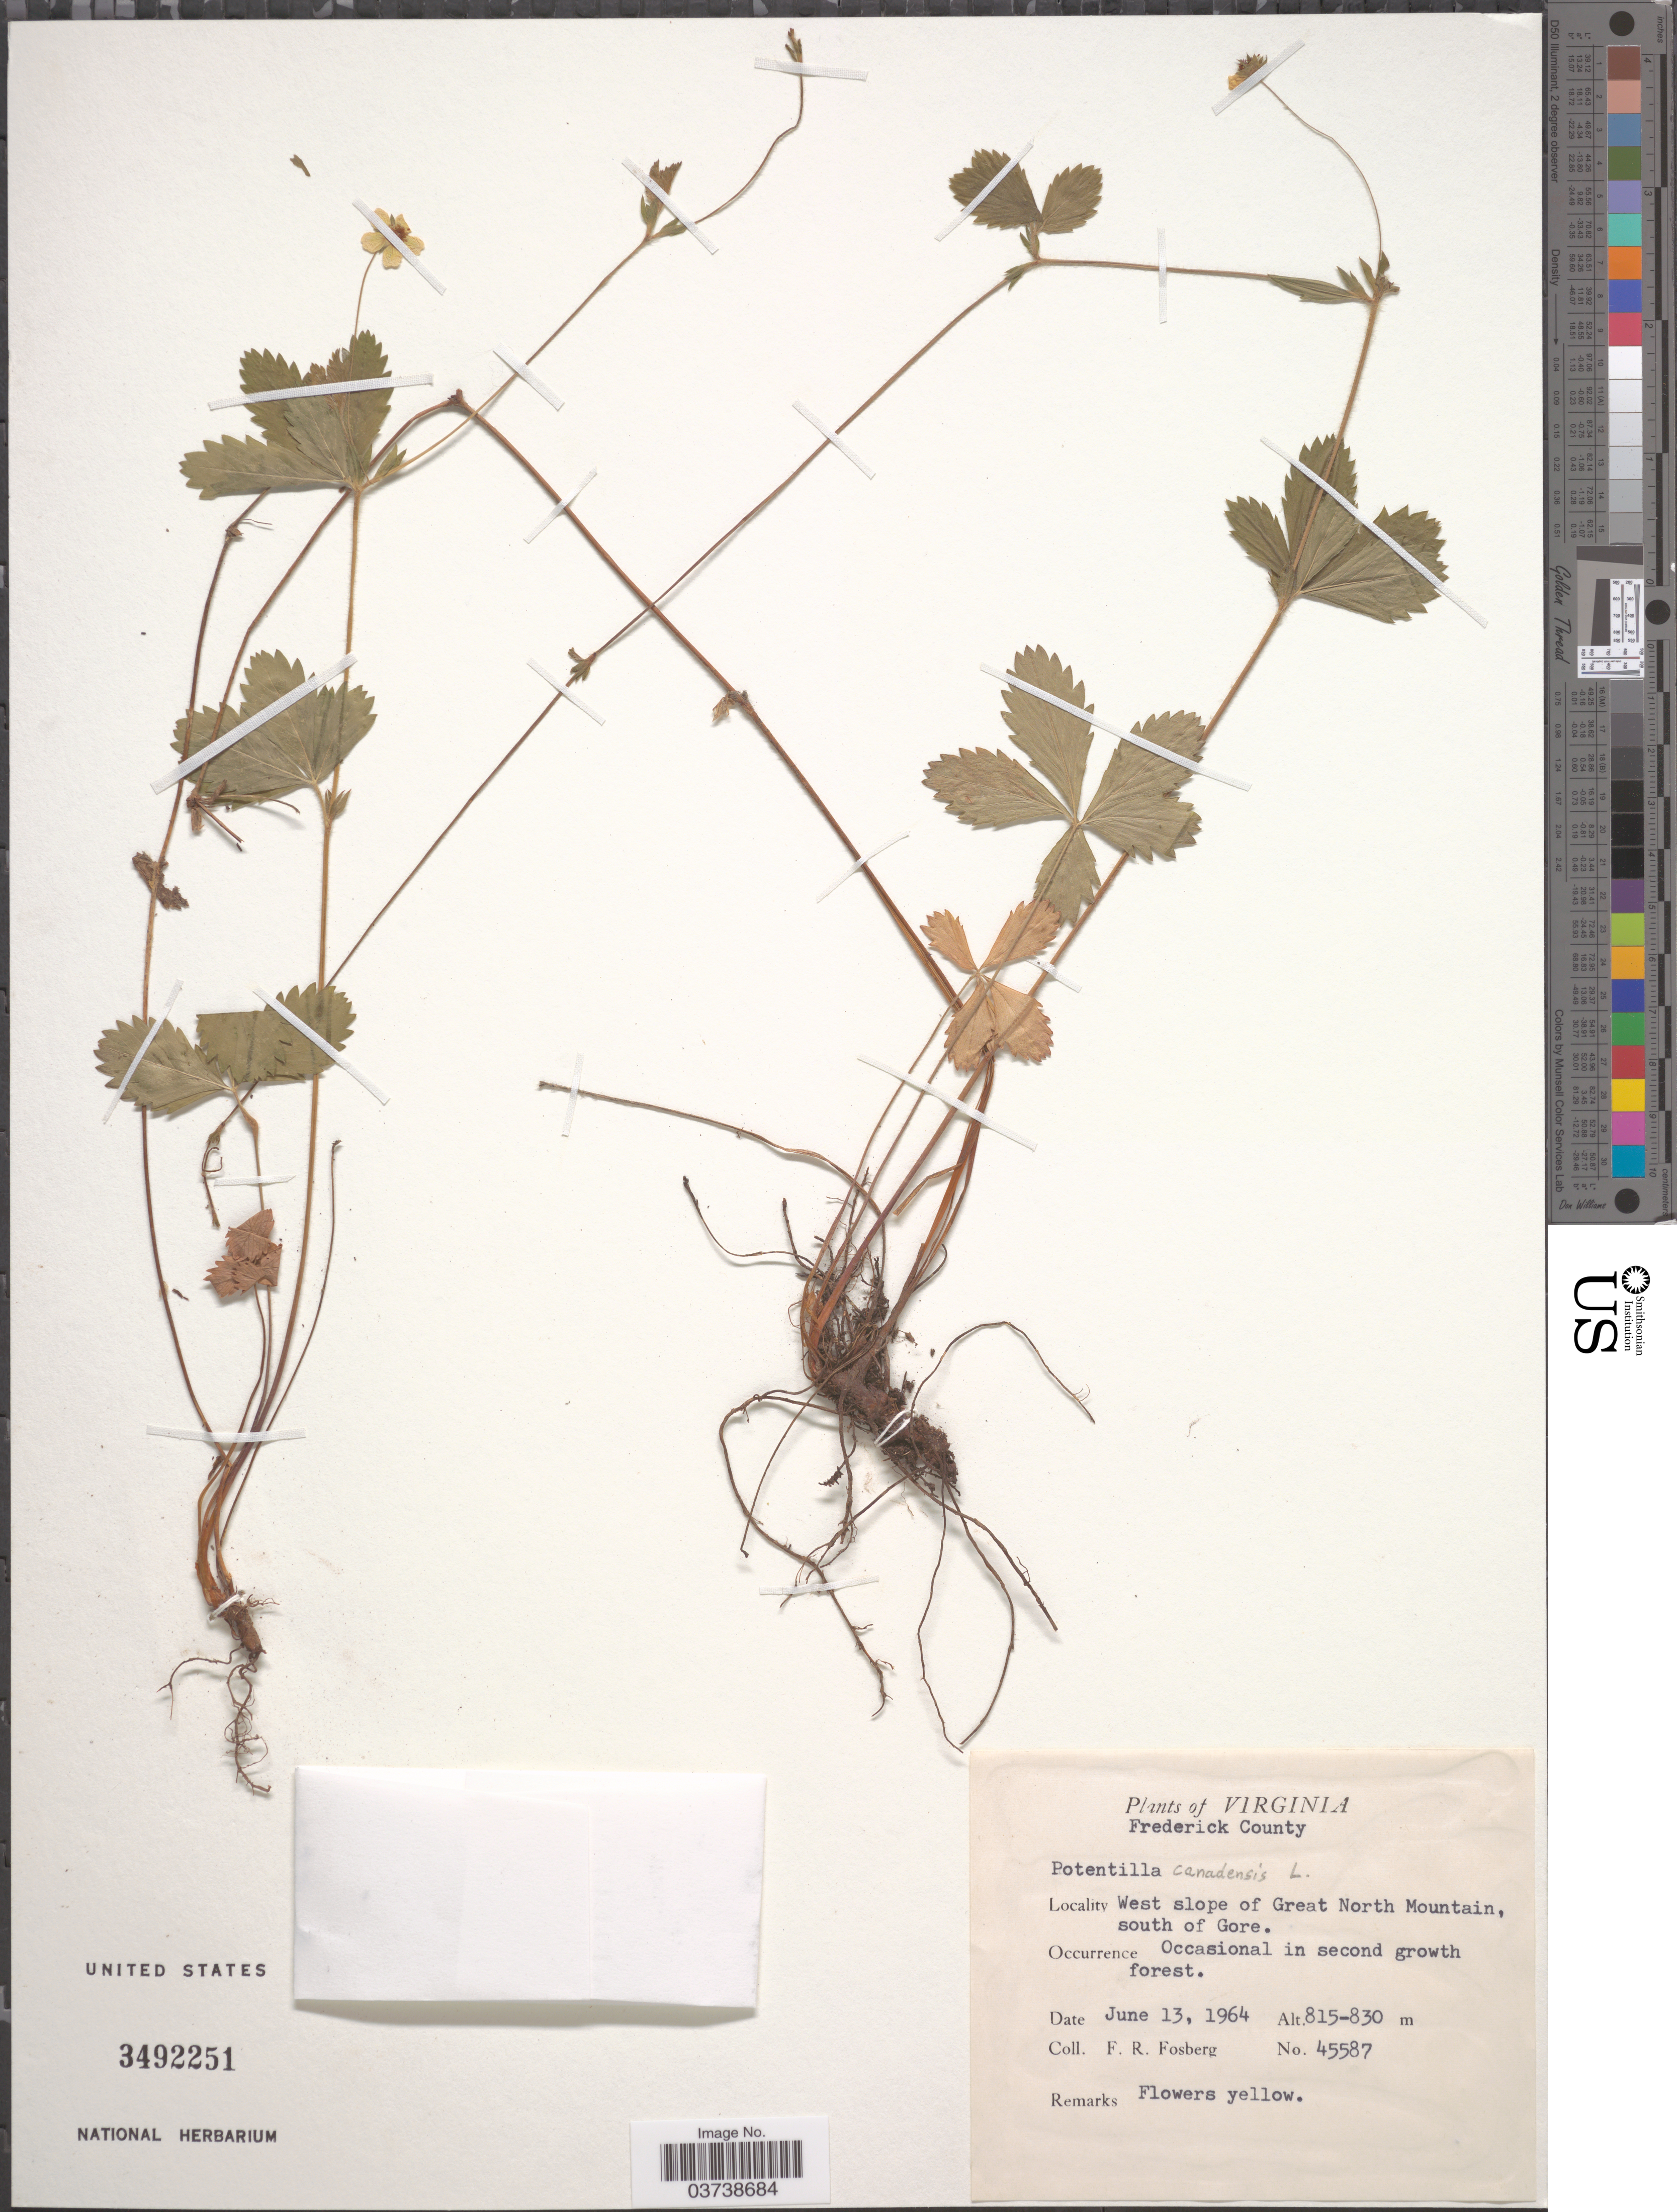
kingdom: Plantae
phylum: Tracheophyta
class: Magnoliopsida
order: Rosales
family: Rosaceae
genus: Potentilla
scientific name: Potentilla canadensis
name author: L.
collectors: F. R. Fosberg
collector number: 45587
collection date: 1964-06-13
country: United States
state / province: Virginia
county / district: Frederick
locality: Frederick County. West slope of Great North Mountain, south of Gore.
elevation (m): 815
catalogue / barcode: US 3492251